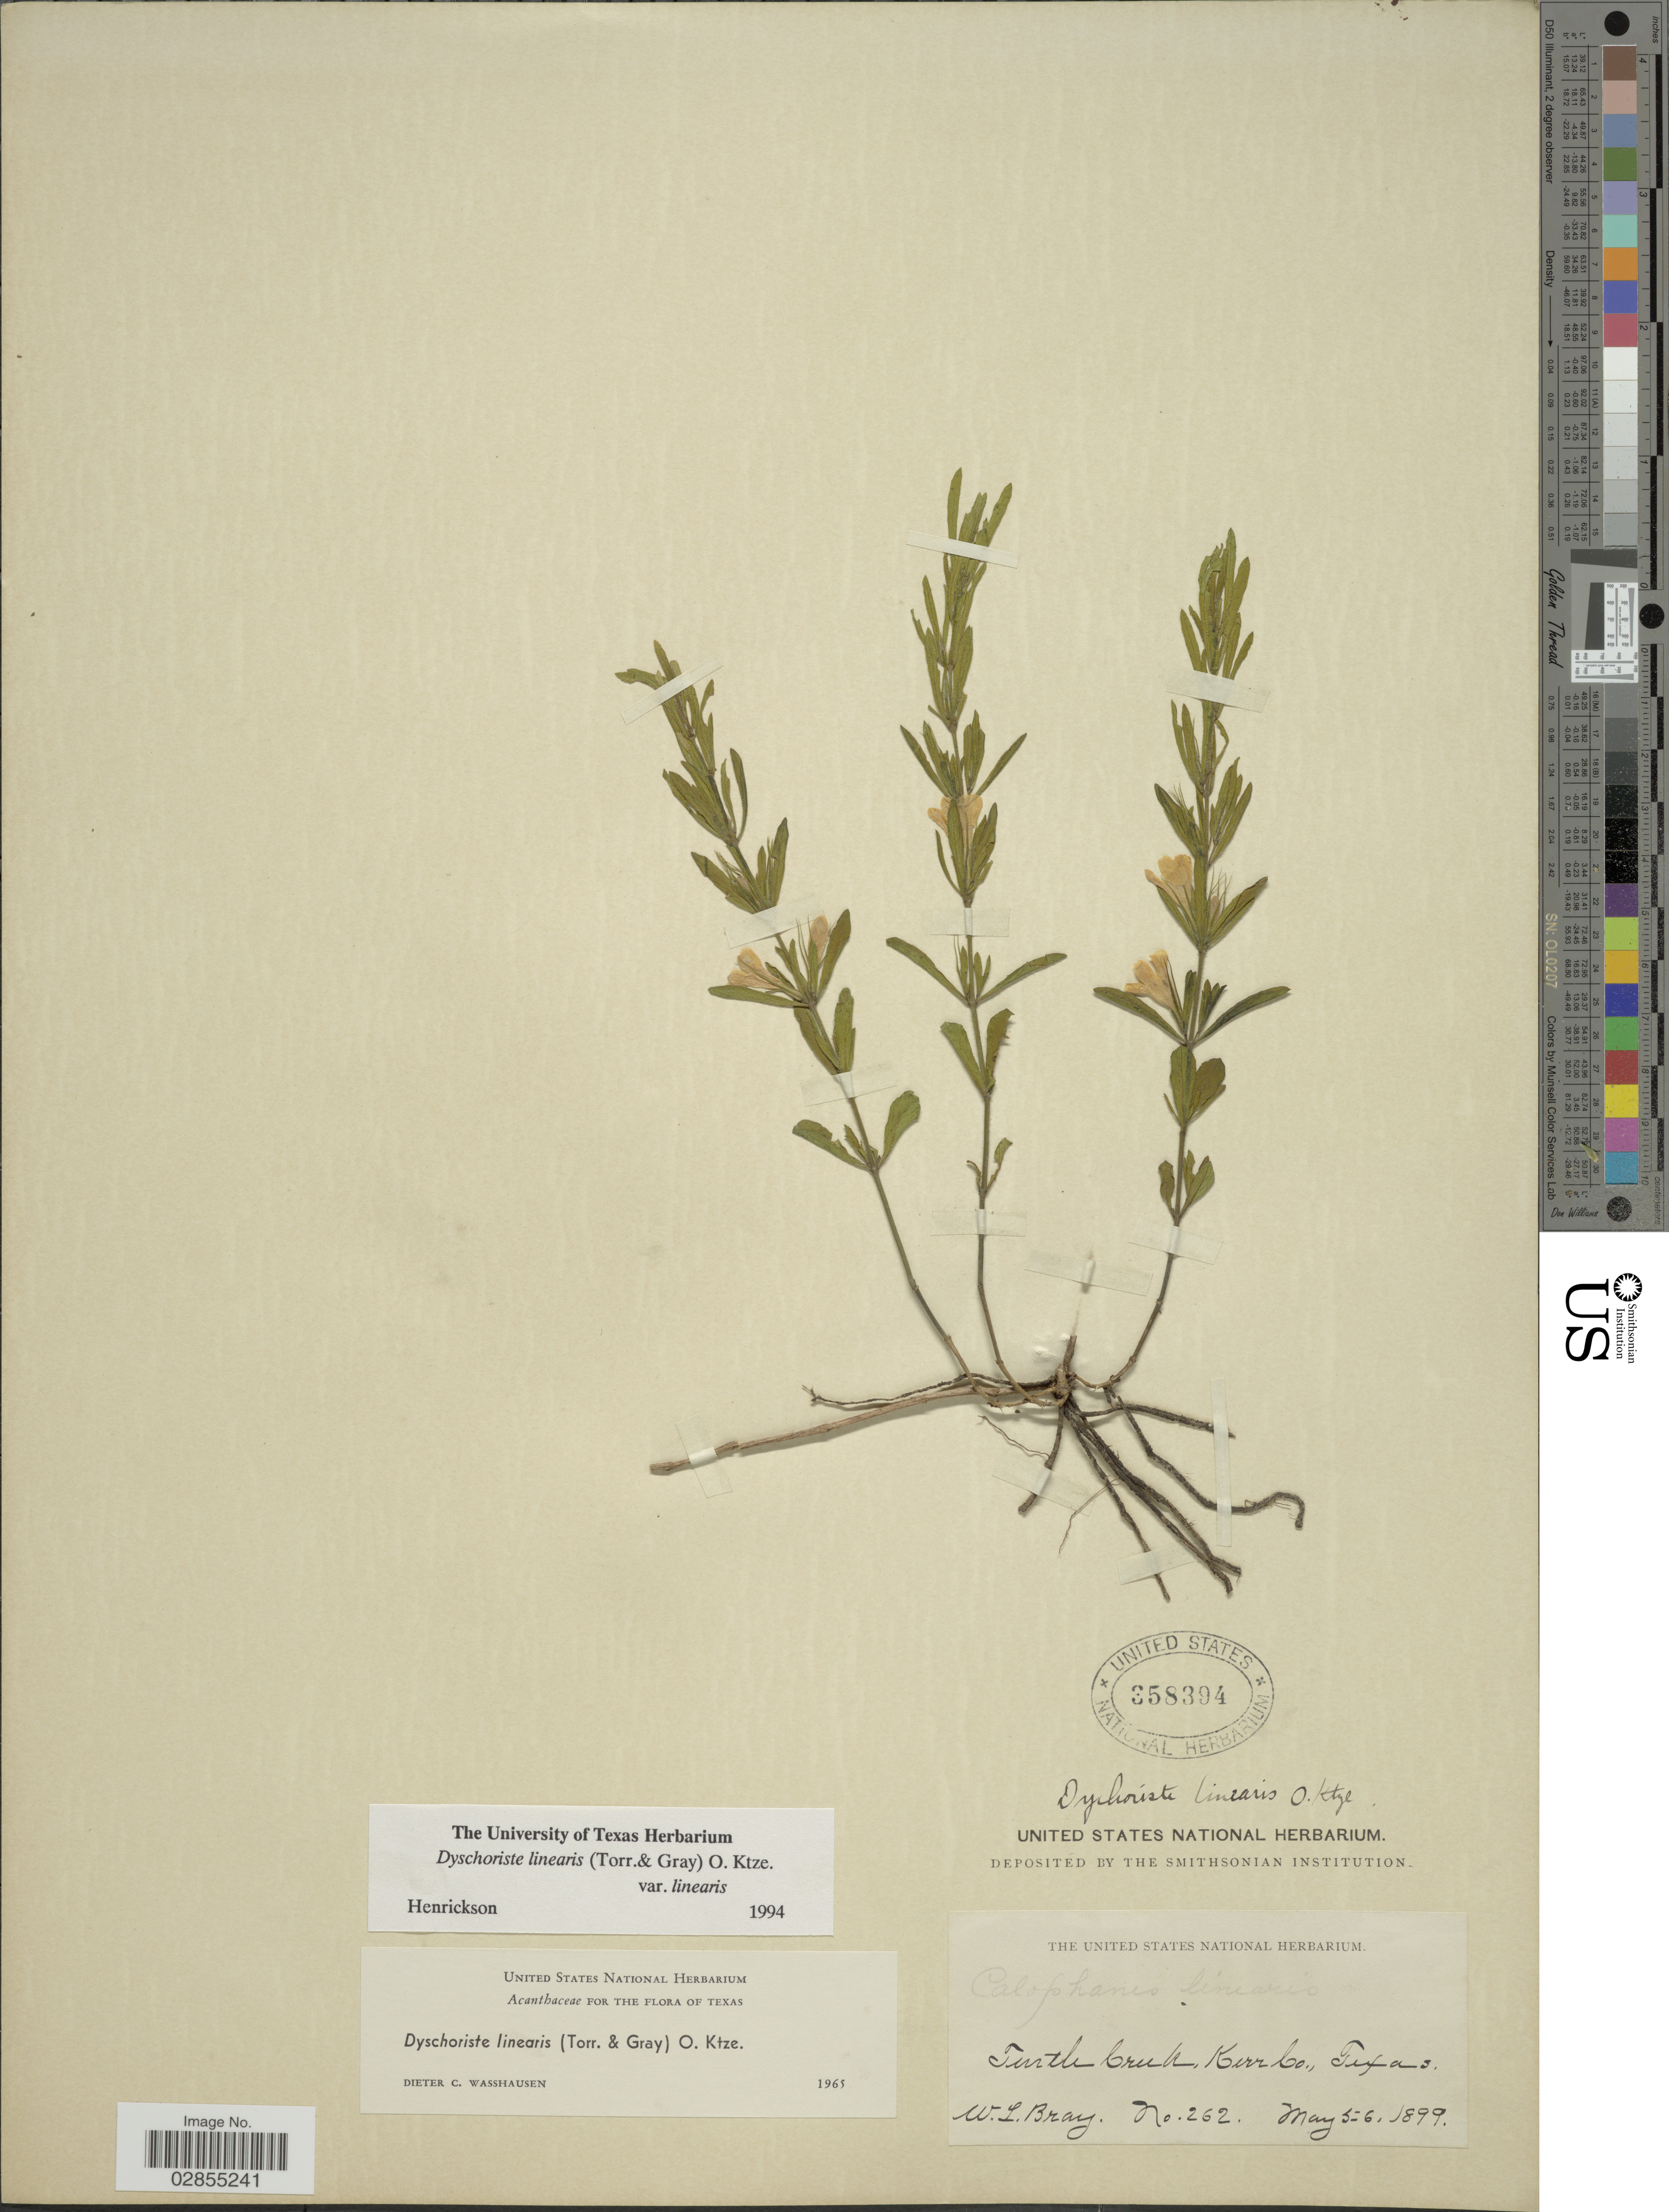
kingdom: Plantae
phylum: Tracheophyta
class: Magnoliopsida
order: Lamiales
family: Acanthaceae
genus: Dyschoriste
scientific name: Dyschoriste linearis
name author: (Torr. & A. Gray) Kuntze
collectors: W. L. Bray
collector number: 262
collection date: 1899-05-05/1899-05-06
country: United States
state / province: Texas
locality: Turtle Creek, Kerr Co.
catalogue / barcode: US 358394